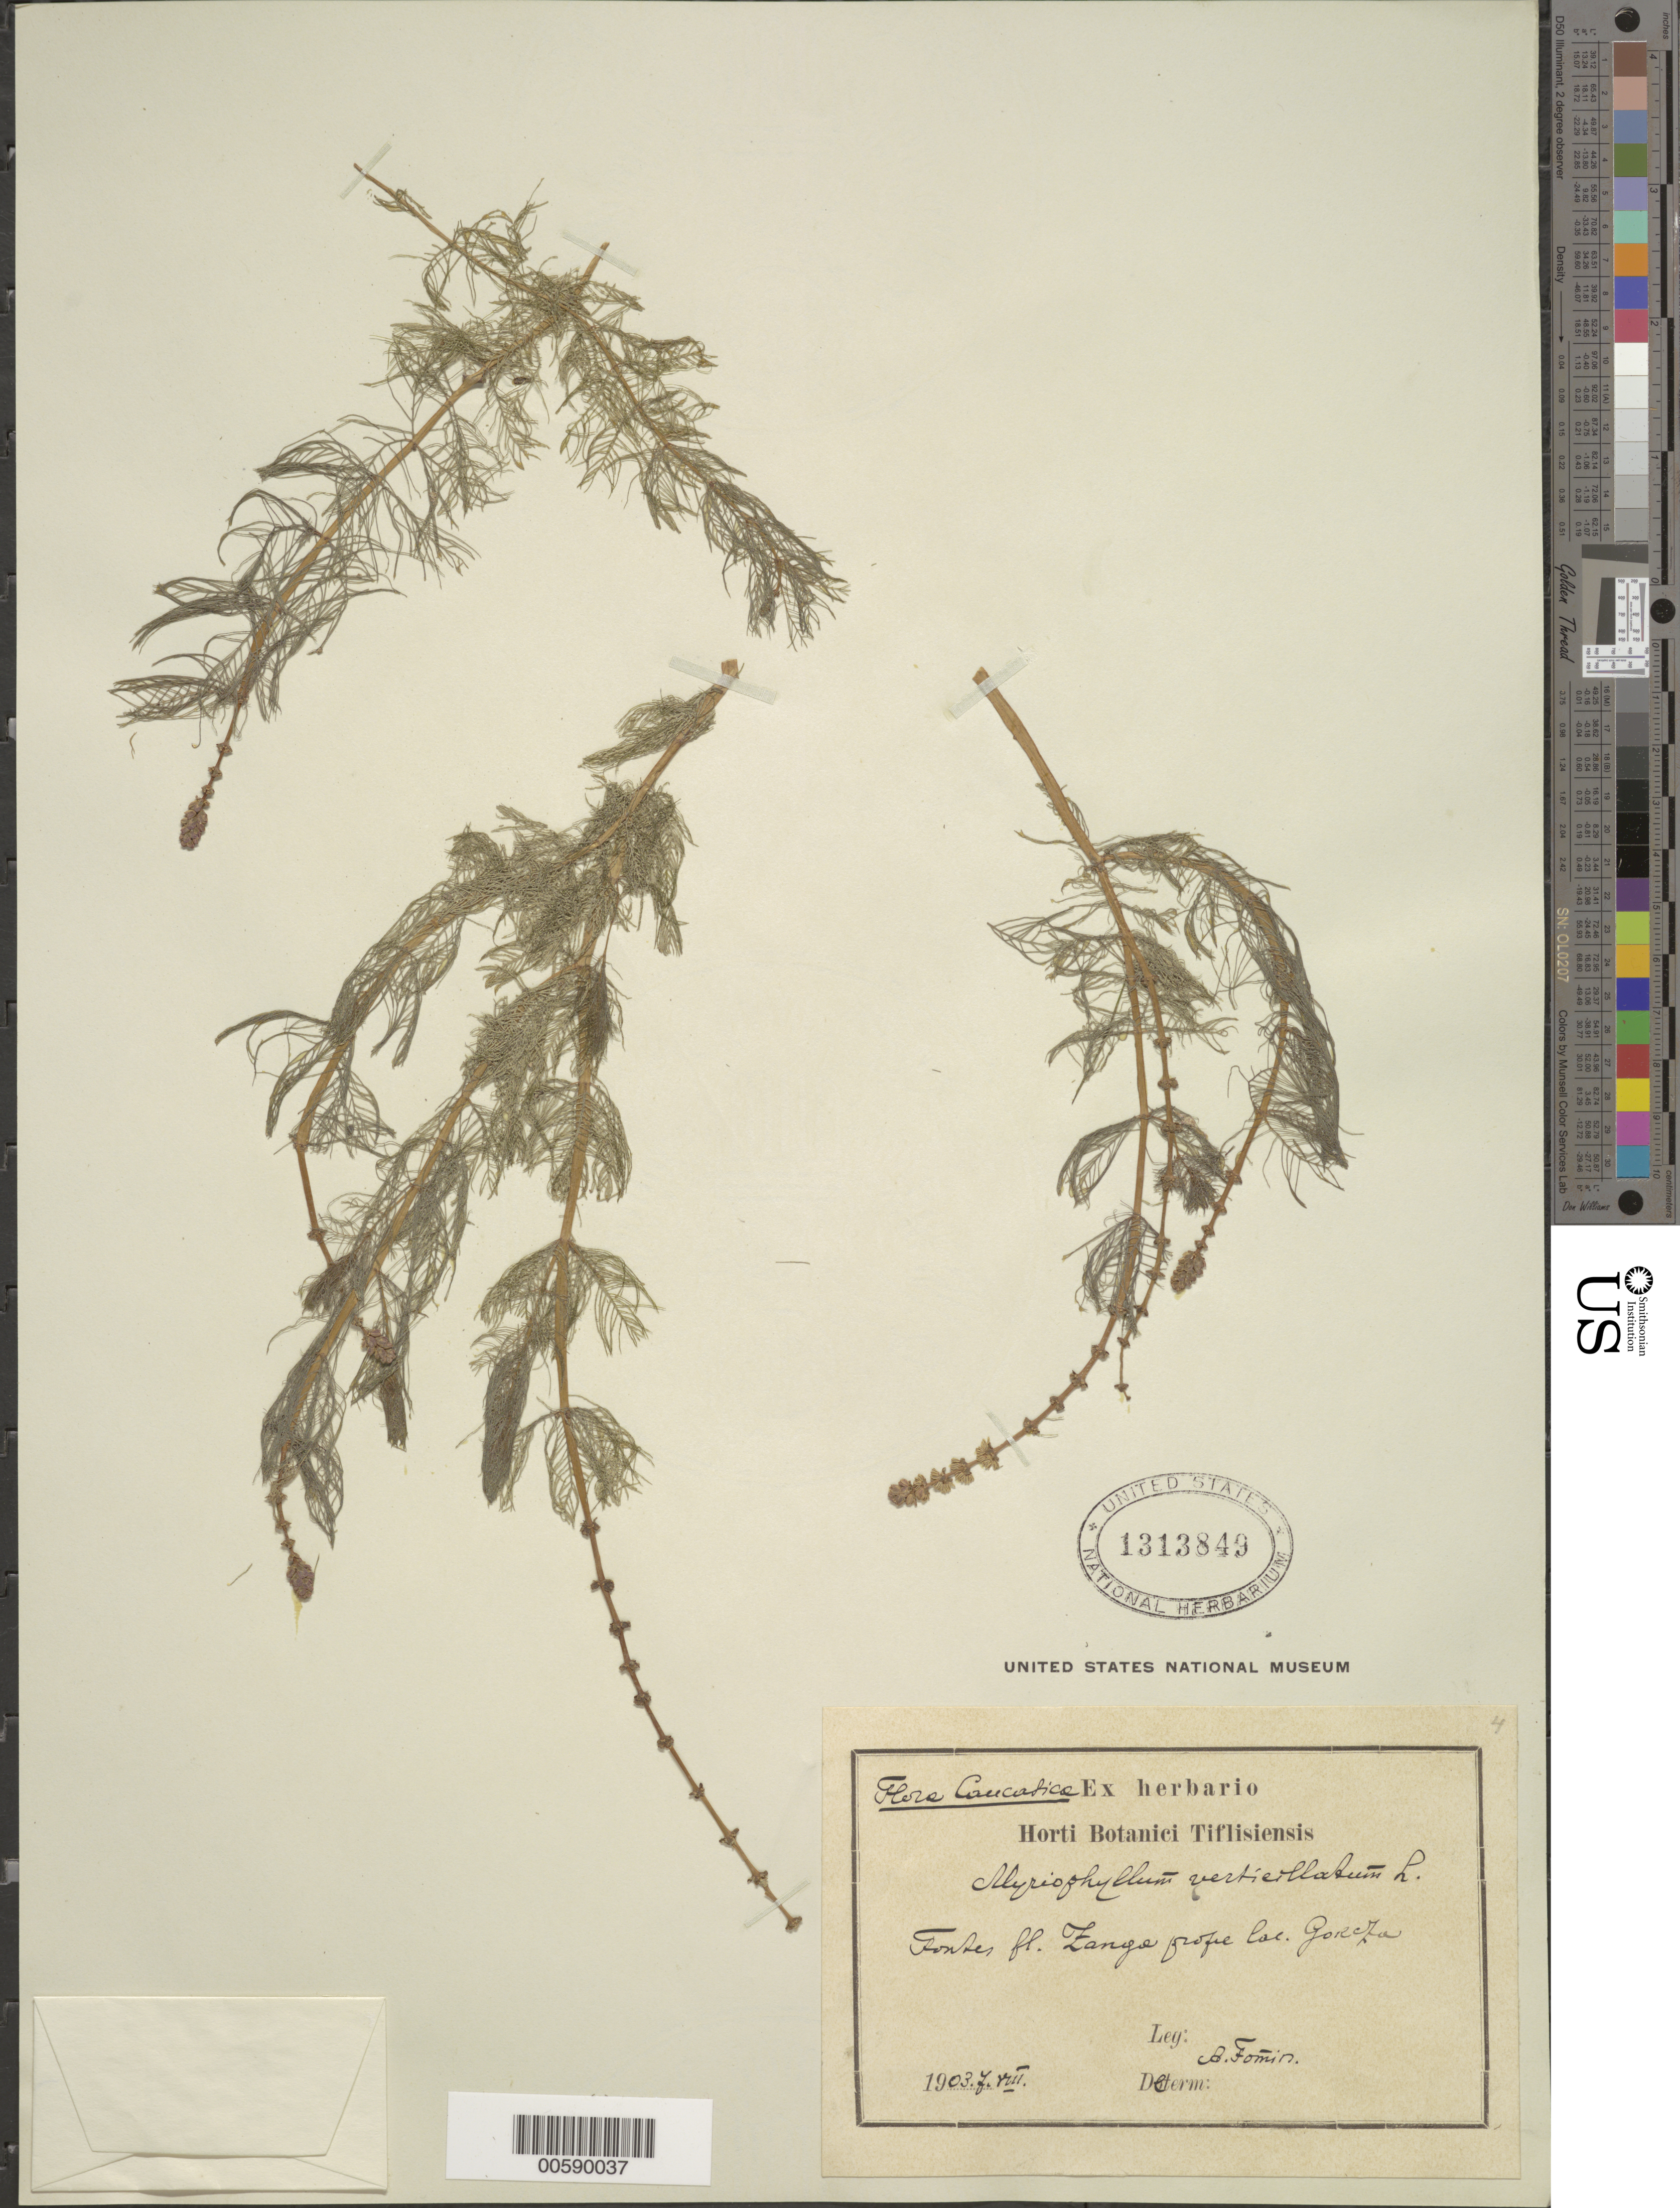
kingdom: Plantae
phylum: Tracheophyta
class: Magnoliopsida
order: Saxifragales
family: Haloragaceae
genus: Myriophyllum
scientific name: Myriophyllum spicatum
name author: L.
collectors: A. V. Fomin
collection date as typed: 07 Aug 1903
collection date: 1903-08-07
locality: Gorcha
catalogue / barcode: US 1313849